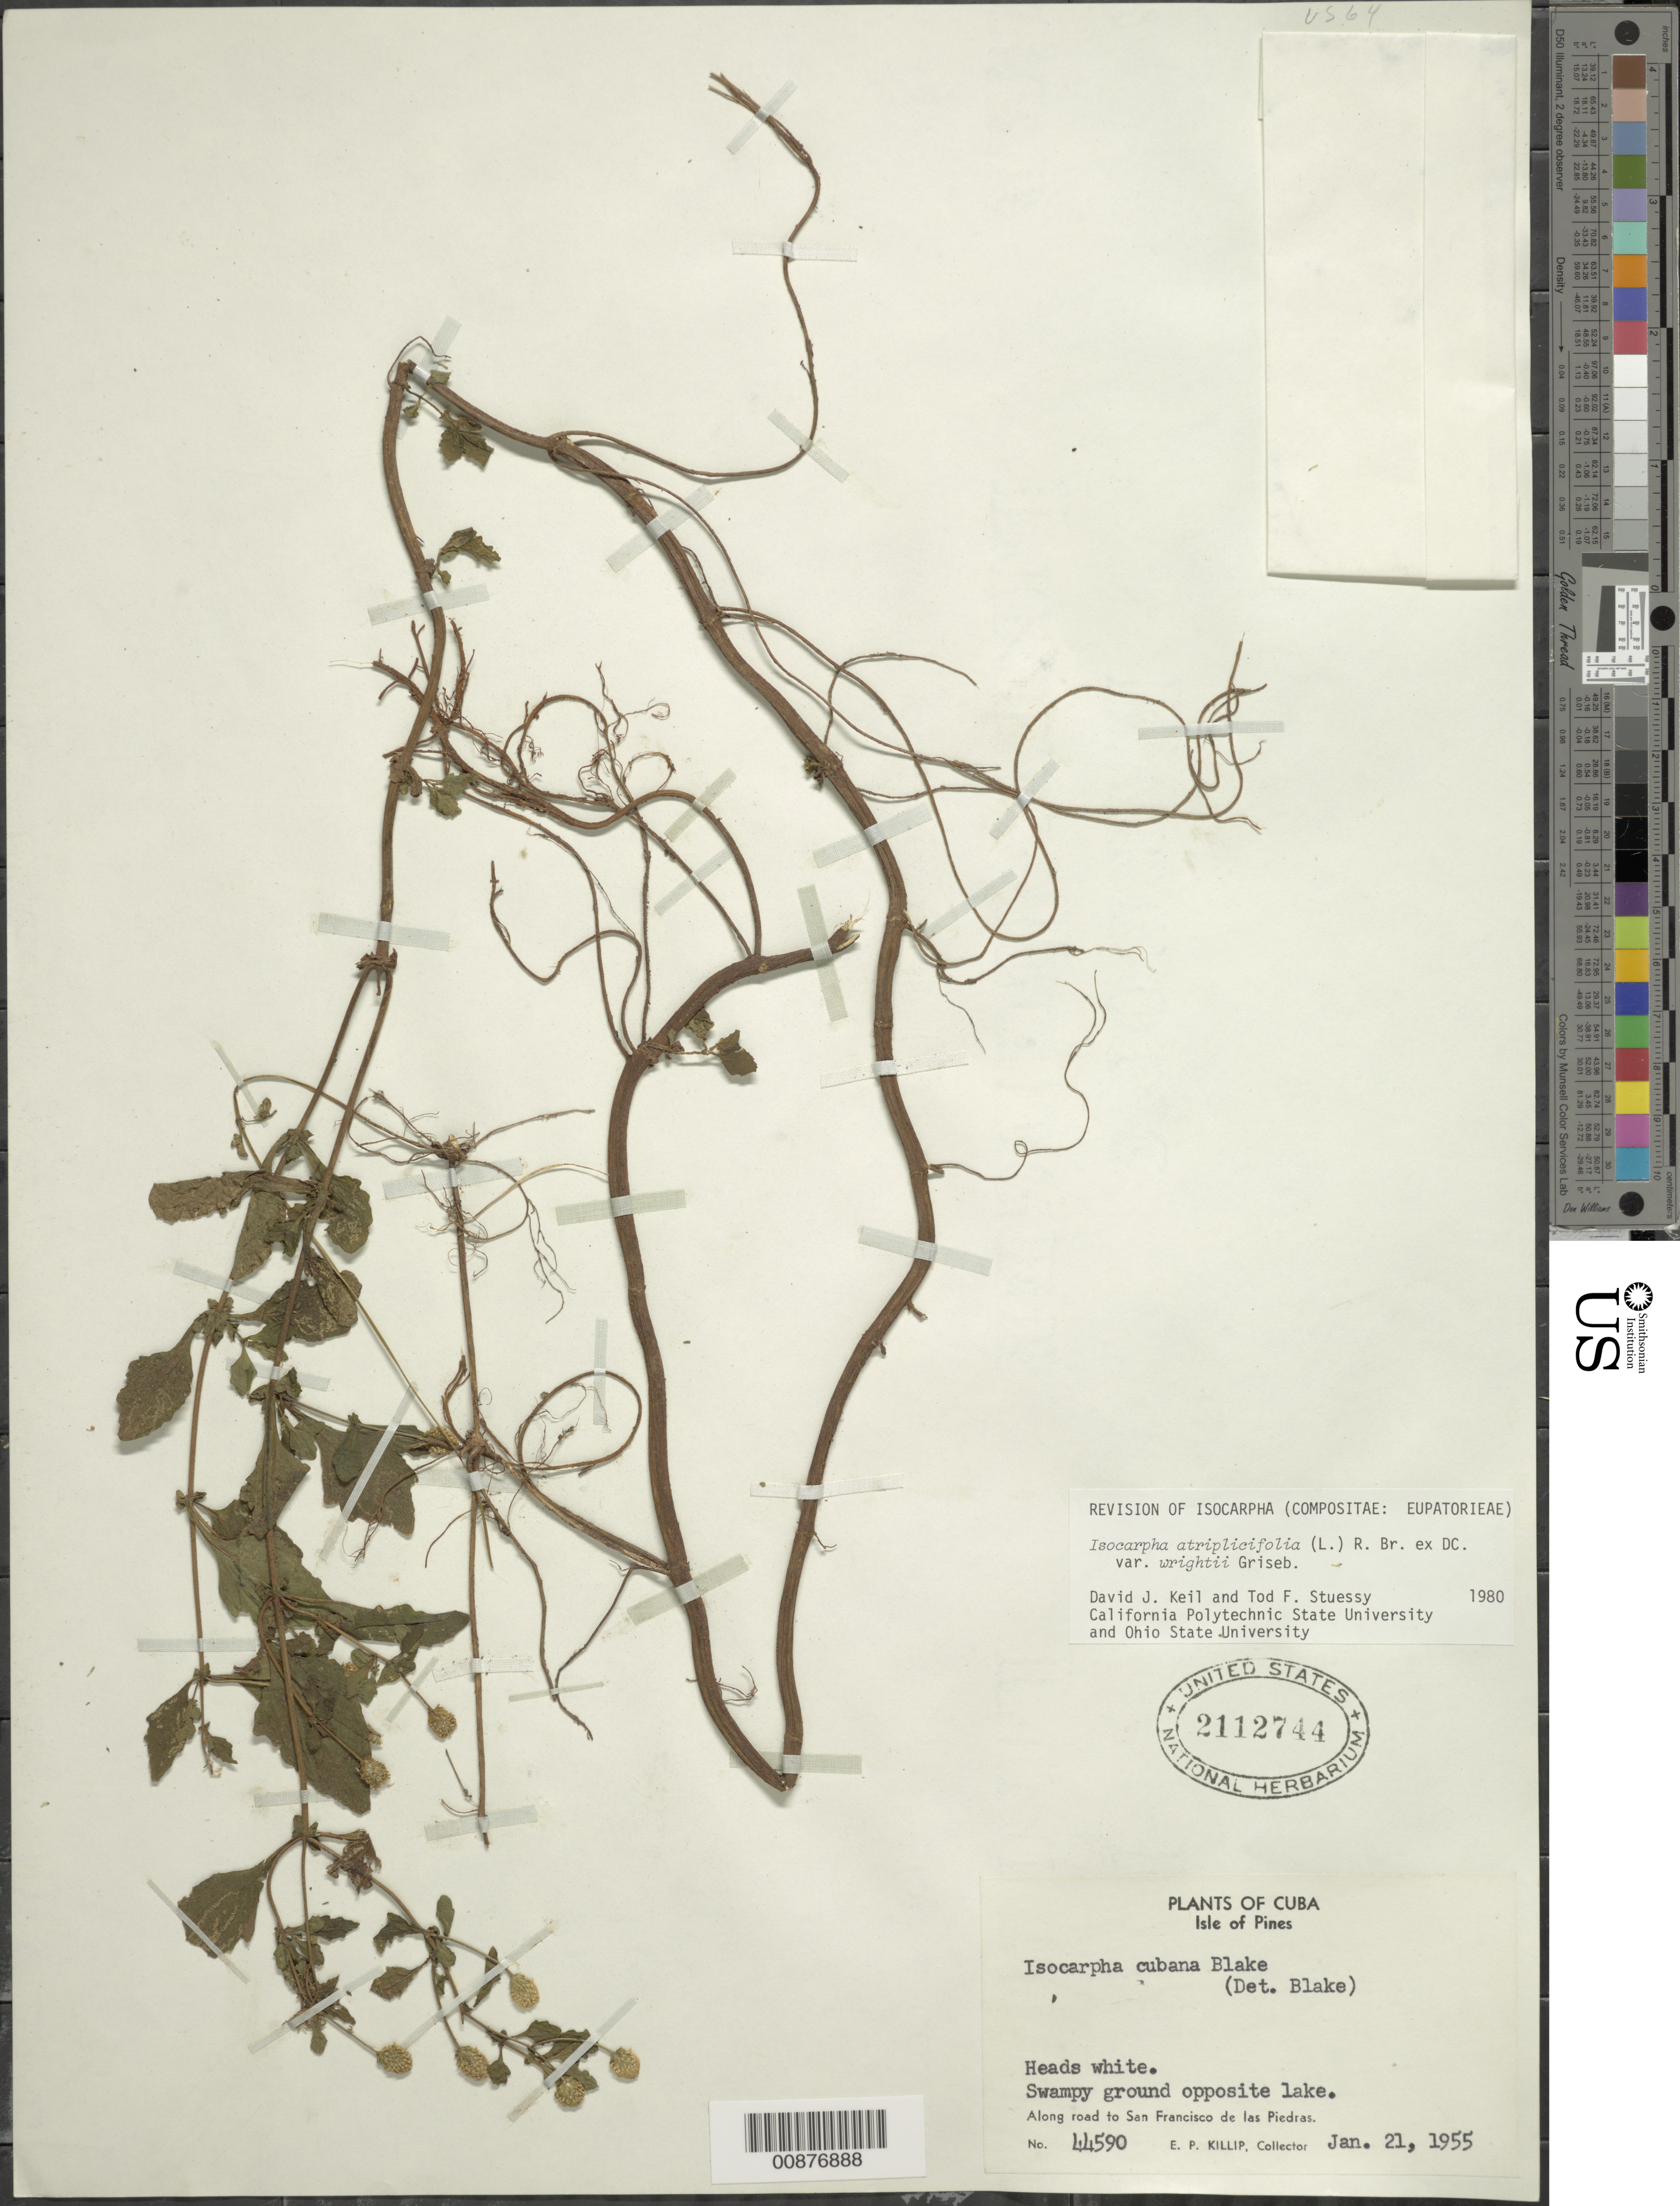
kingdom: Plantae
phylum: Tracheophyta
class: Magnoliopsida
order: Asterales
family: Asteraceae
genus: Isocarpha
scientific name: Isocarpha cubana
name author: S.F. Blake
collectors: E. P. Killip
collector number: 44590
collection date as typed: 21 Jan 1955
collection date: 1955-01-21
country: Cuba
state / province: Isla de La Juventud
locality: Along road to San Francisco de las Piedras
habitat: Swampy ground opposite lake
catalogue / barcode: US 2112744